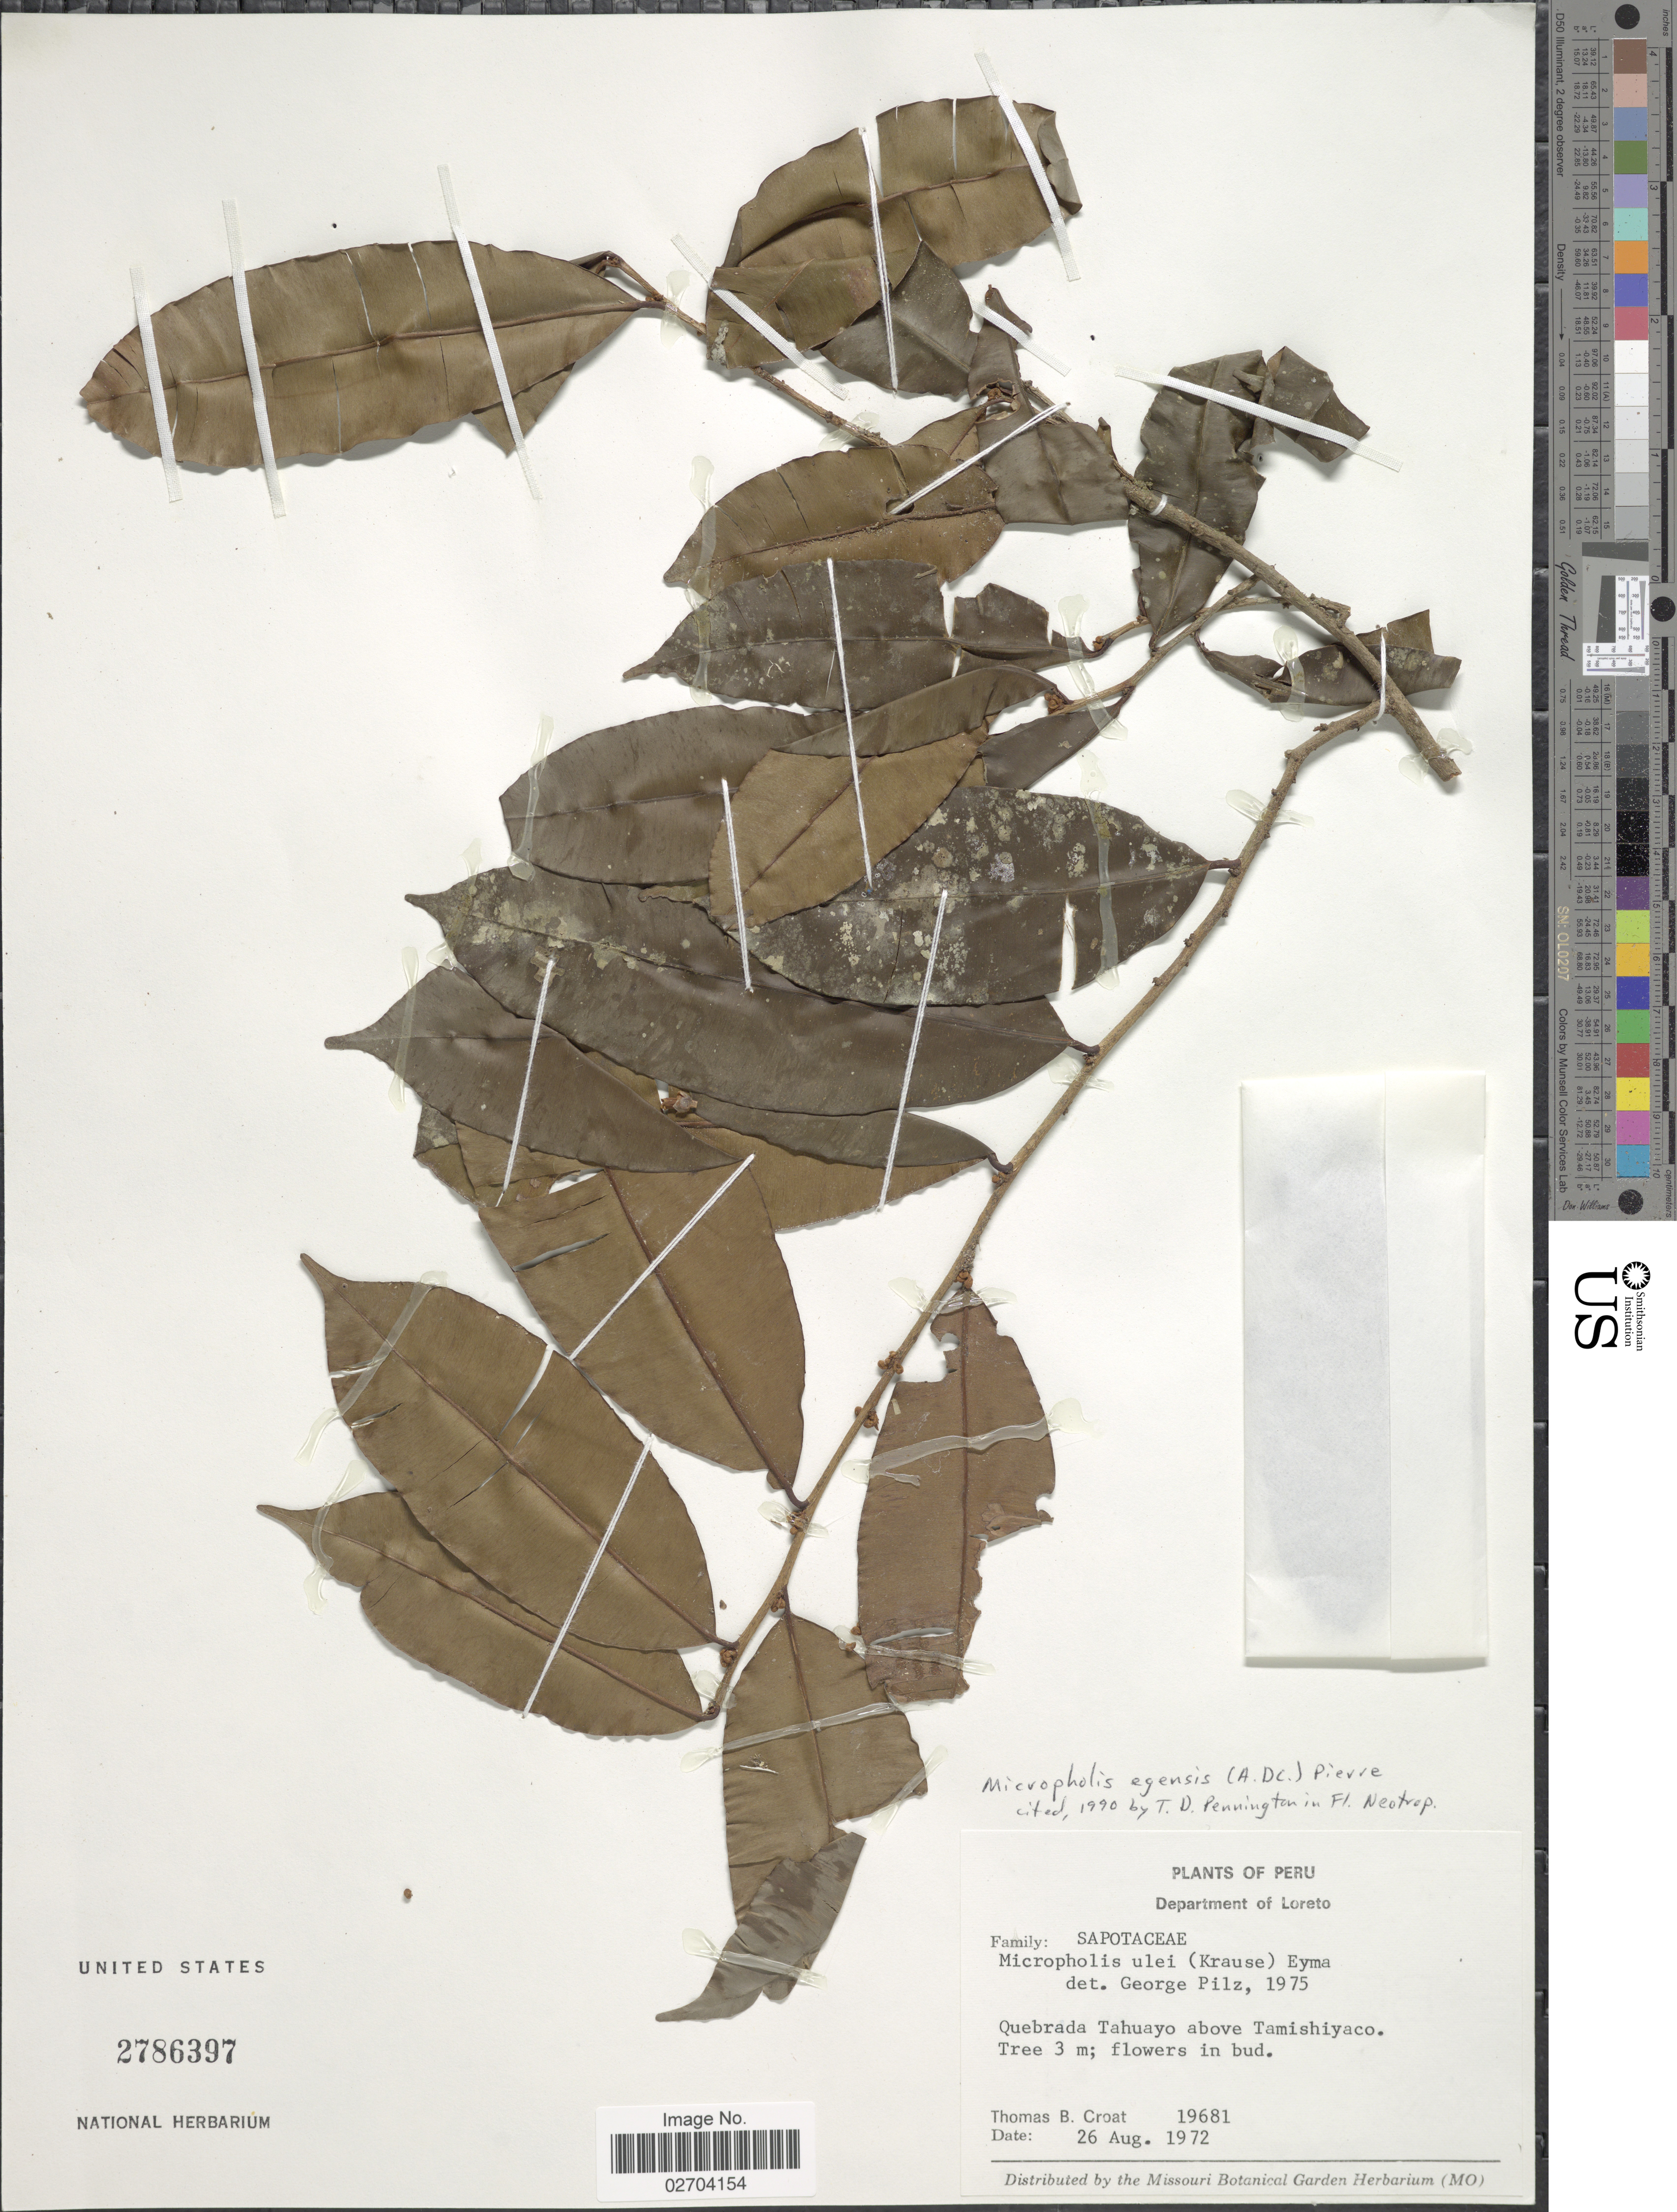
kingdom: Plantae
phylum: Tracheophyta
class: Magnoliopsida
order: Ericales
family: Sapotaceae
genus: Micropholis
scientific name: Micropholis egensis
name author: (A. DC.) Pierre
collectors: T. B. Croat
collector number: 19681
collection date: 1972-08-26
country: Peru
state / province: Loreto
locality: Department of Loreto, Quebrada Tahuayo above Tamishiyaco.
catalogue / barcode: US 2786397